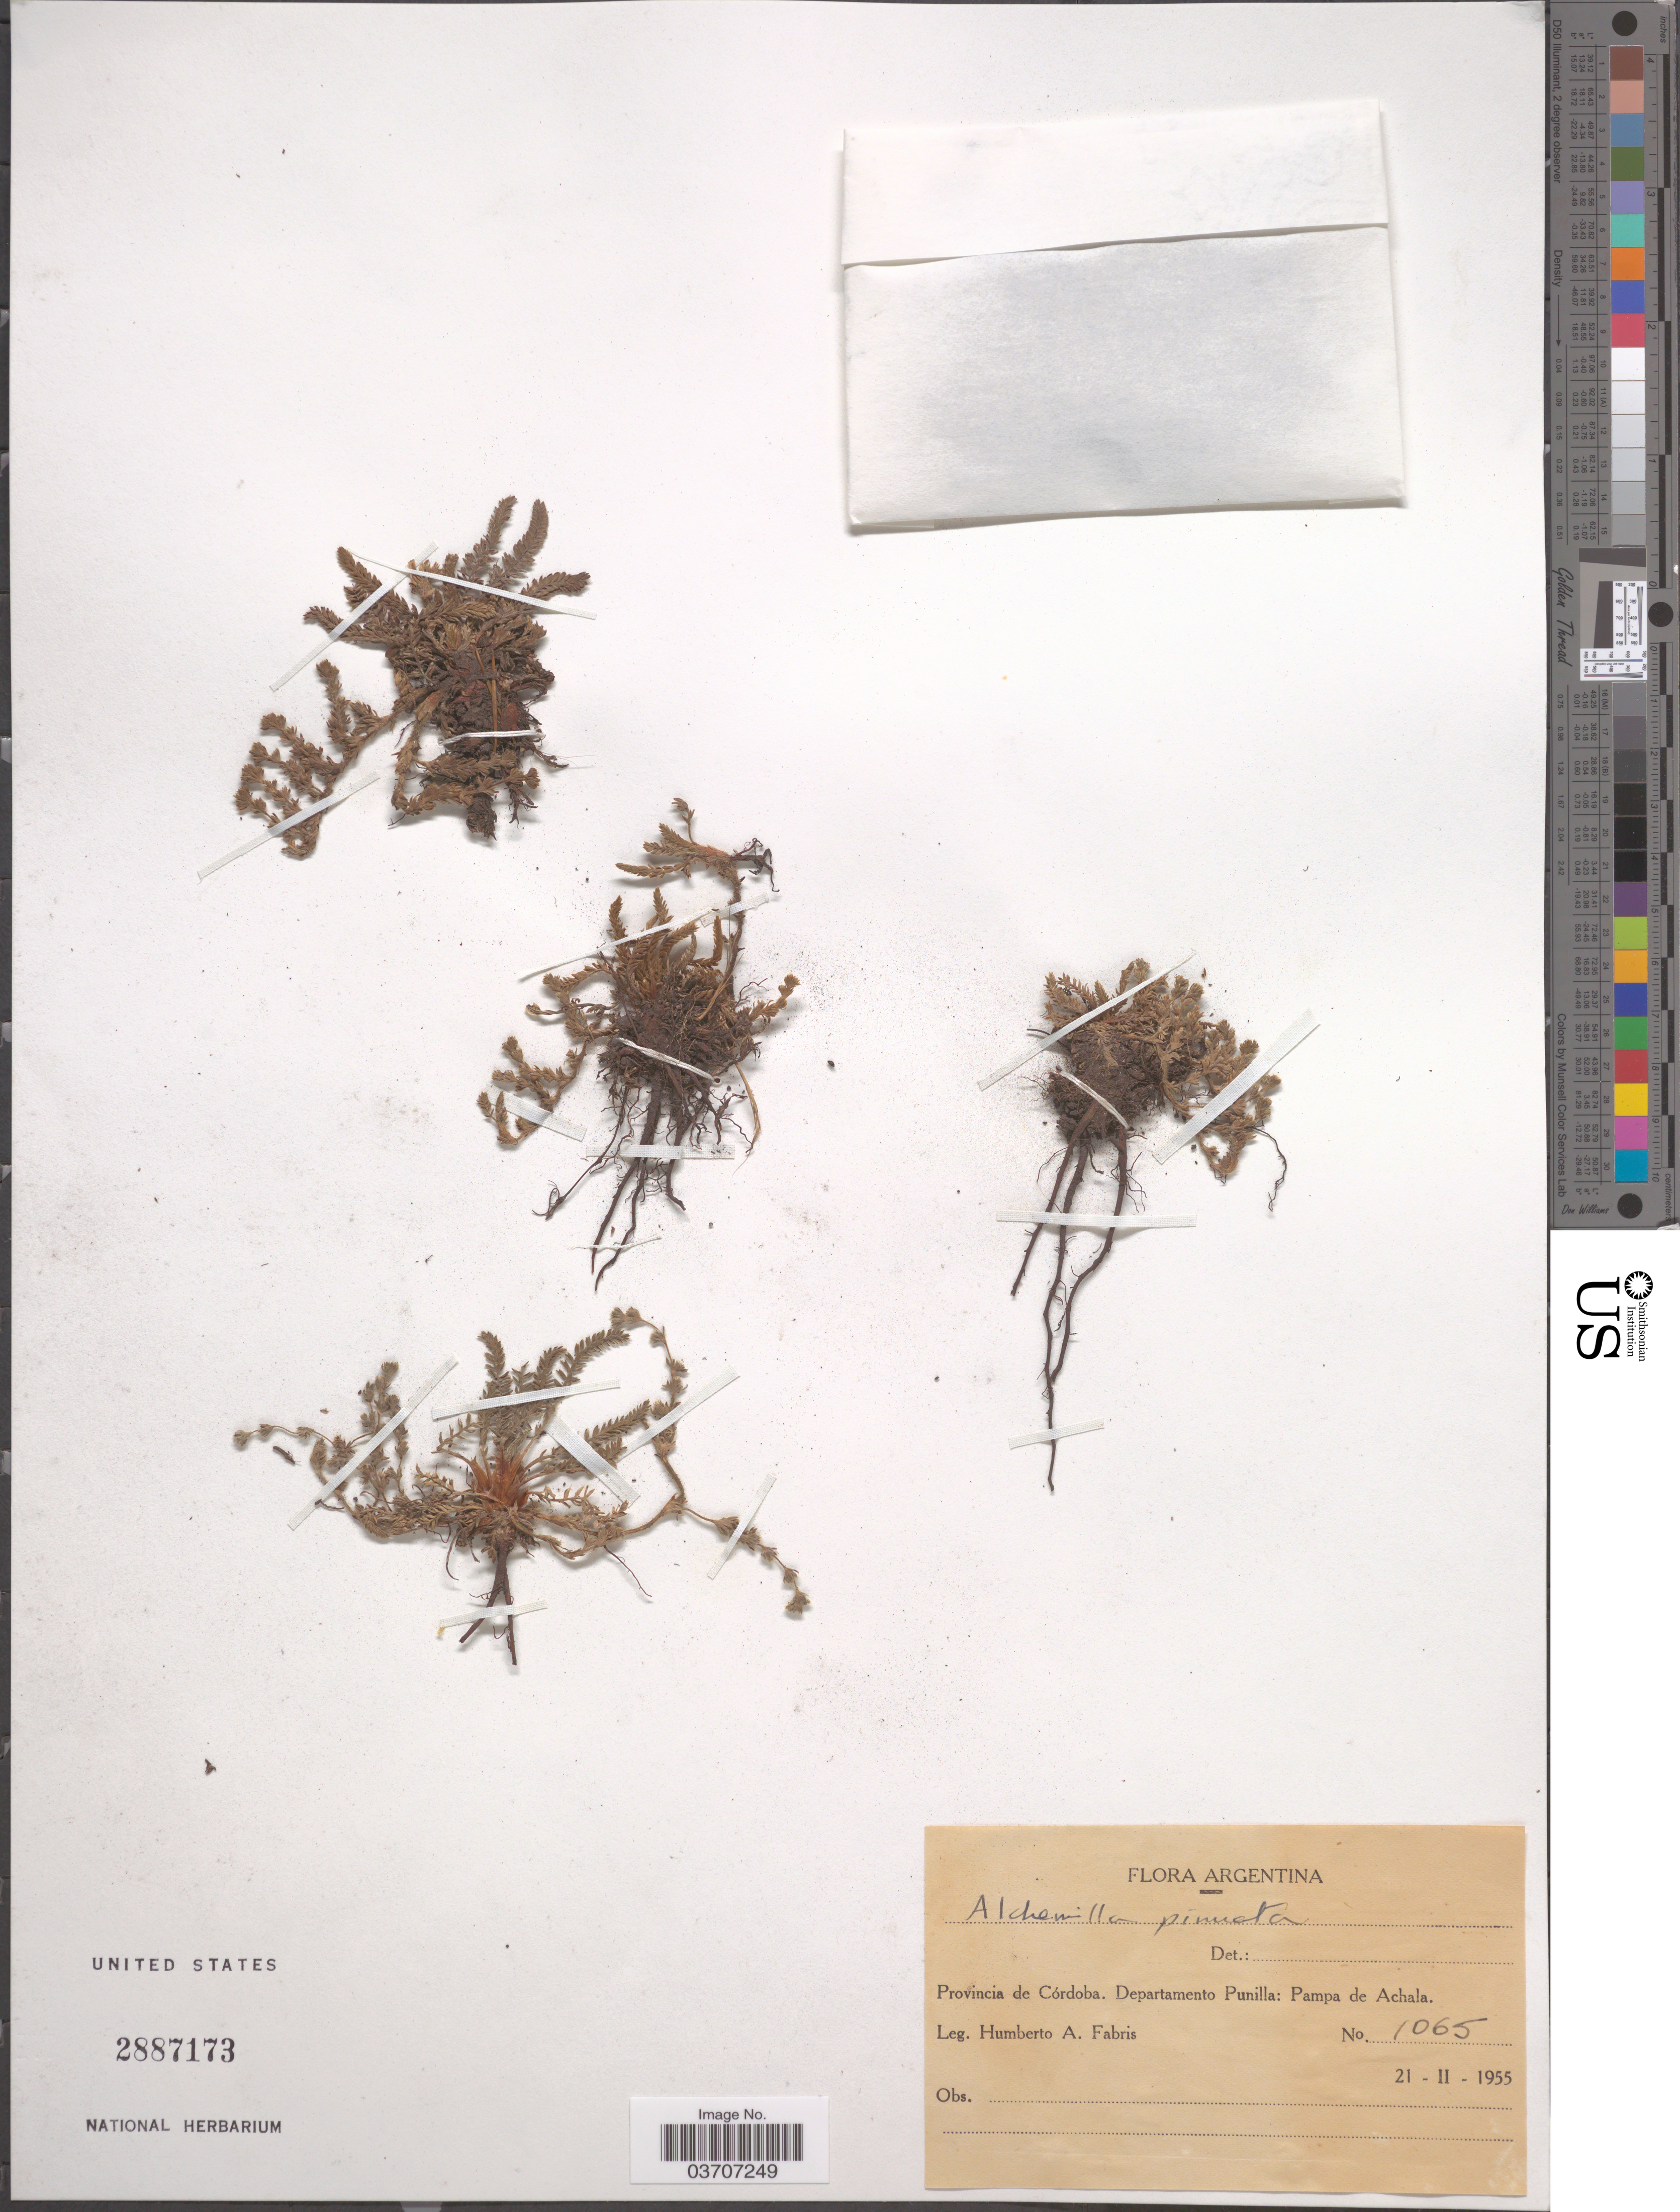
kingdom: Plantae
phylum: Tracheophyta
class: Magnoliopsida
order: Rosales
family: Rosaceae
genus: Lachemilla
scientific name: Lachemilla pinnata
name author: (Ruiz & Pav.) Rothm.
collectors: H. A. Fabris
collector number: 1065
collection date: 1955-02-21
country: Argentina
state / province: Cordoba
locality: Departamento Punilla: Pampa de Achala.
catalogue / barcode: US 2887173